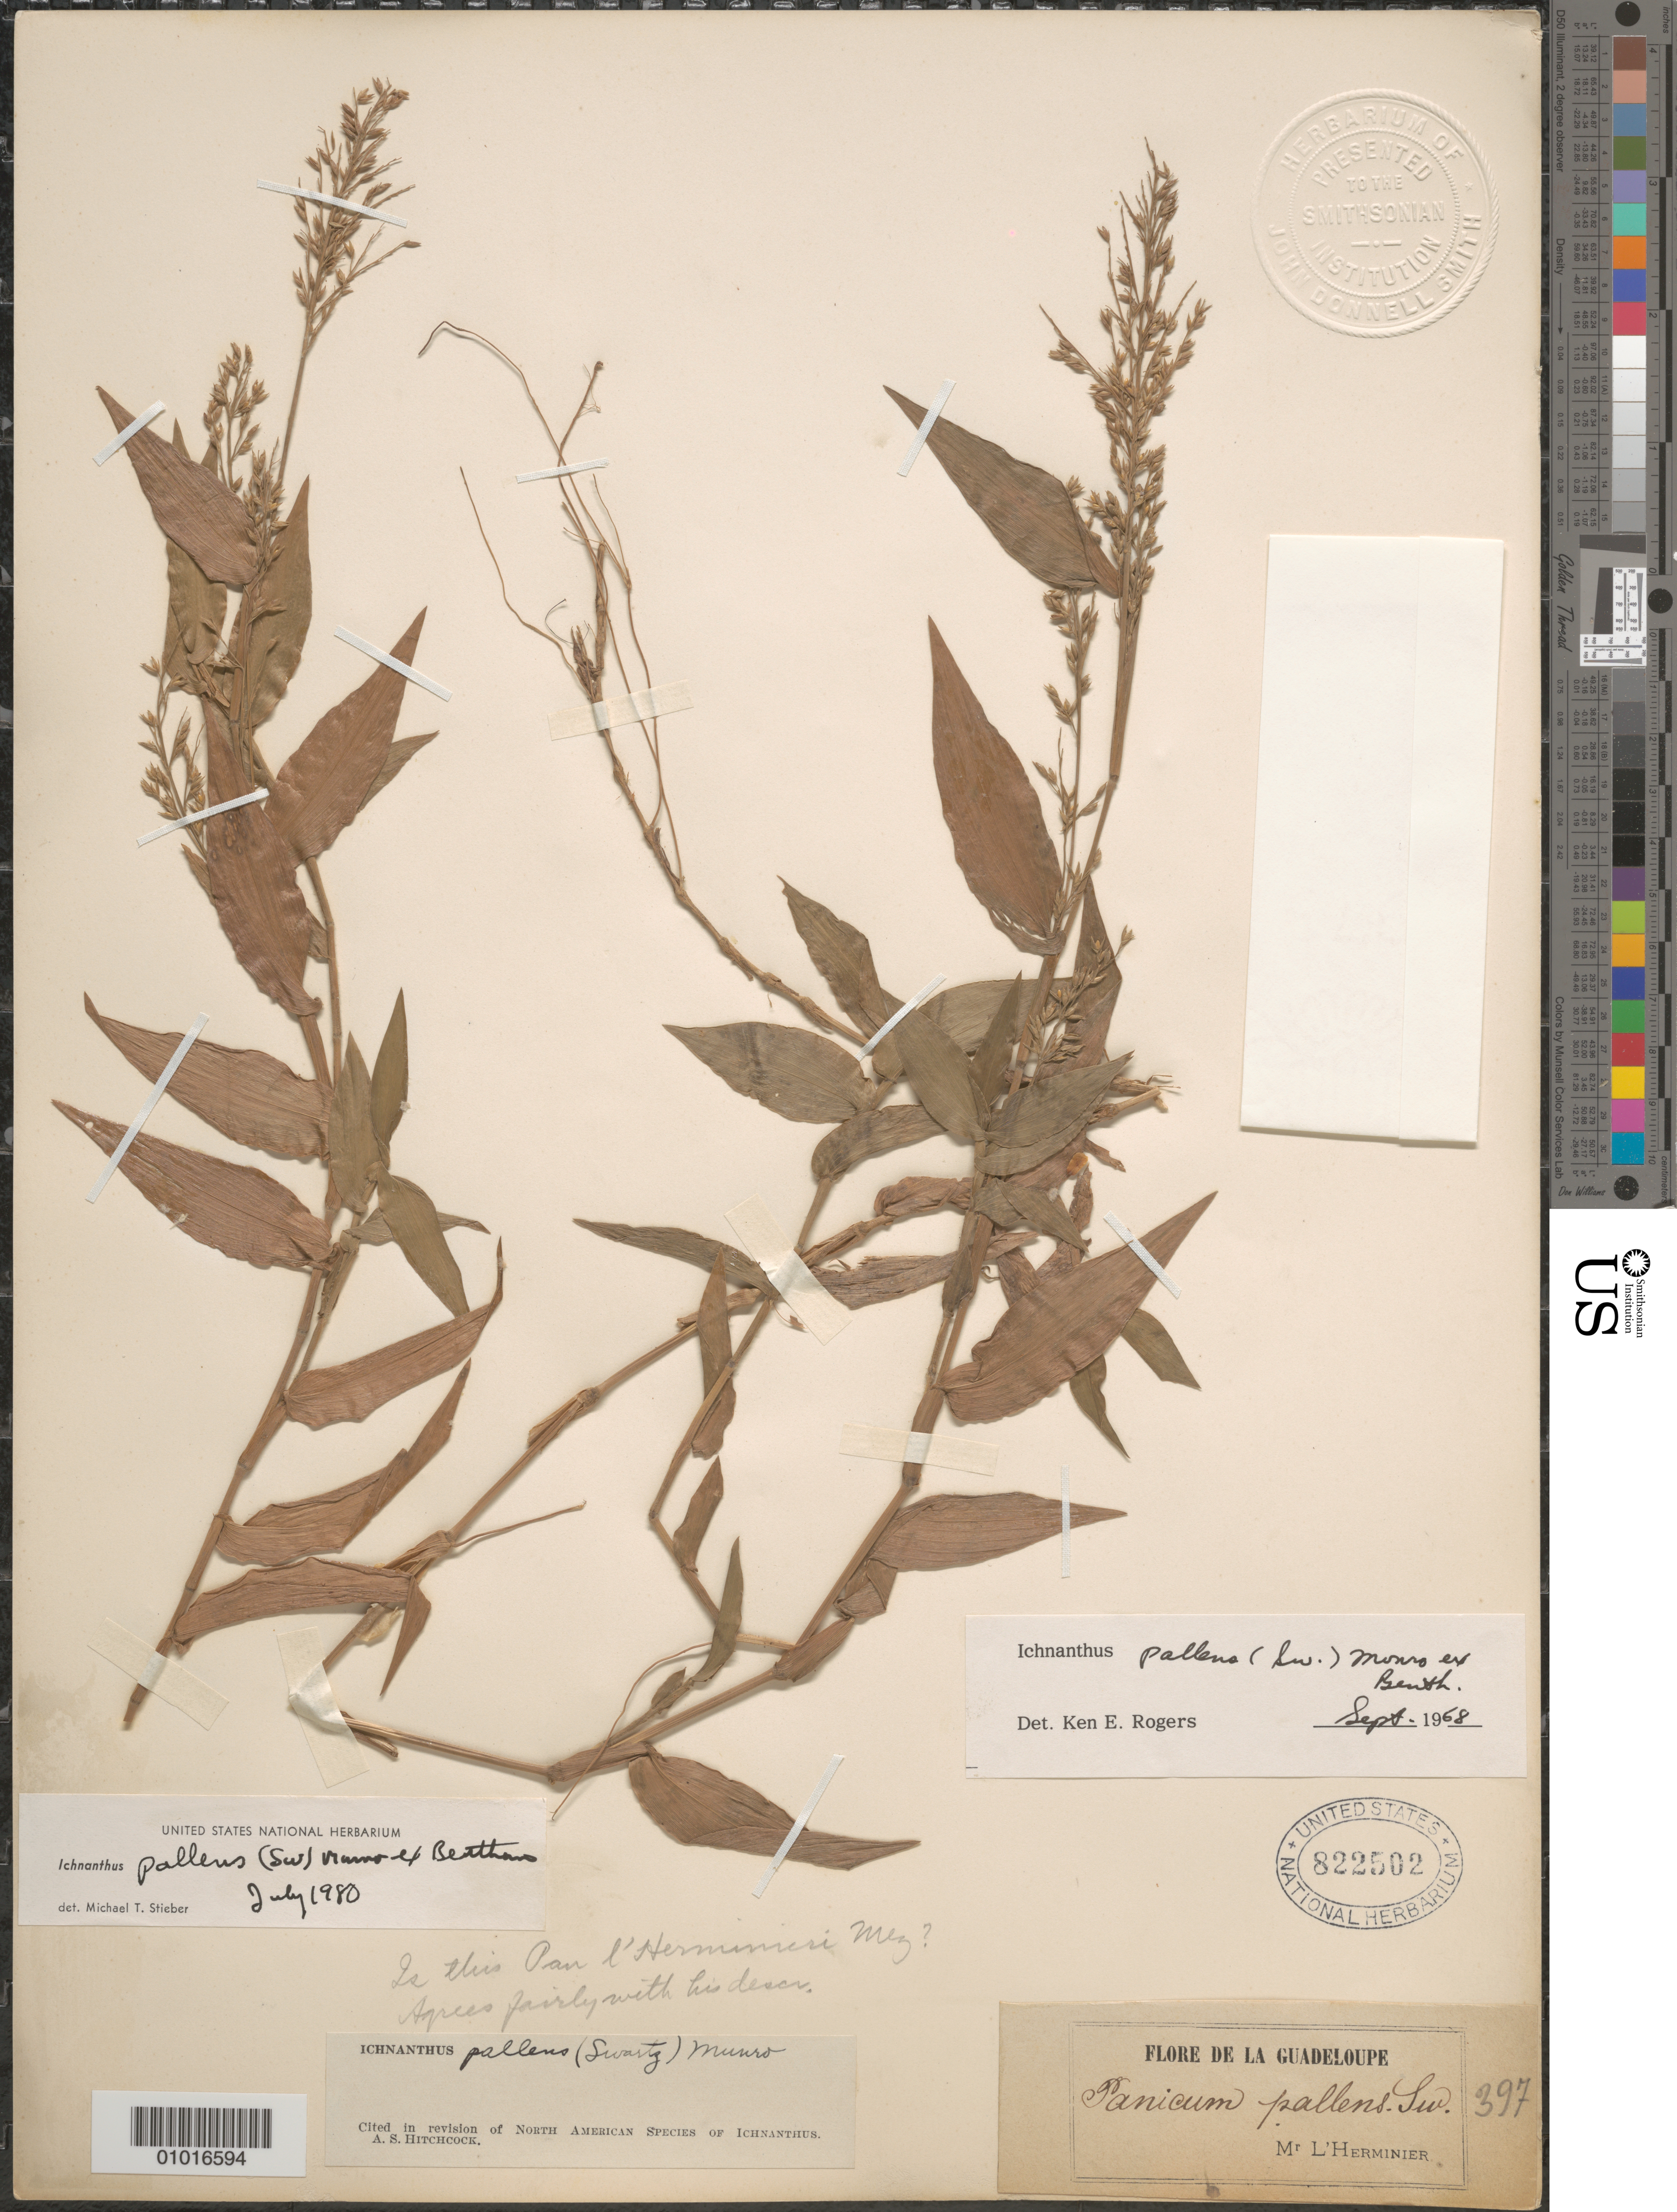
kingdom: Plantae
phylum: Tracheophyta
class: Liliopsida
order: Poales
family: Poaceae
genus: Ichnanthus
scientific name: Ichnanthus pallens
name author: (Sw.) Munro ex Benth.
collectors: M. Herminier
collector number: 397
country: Guadeloupe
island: Basse Terre [Guadeloupe]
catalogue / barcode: US 822502